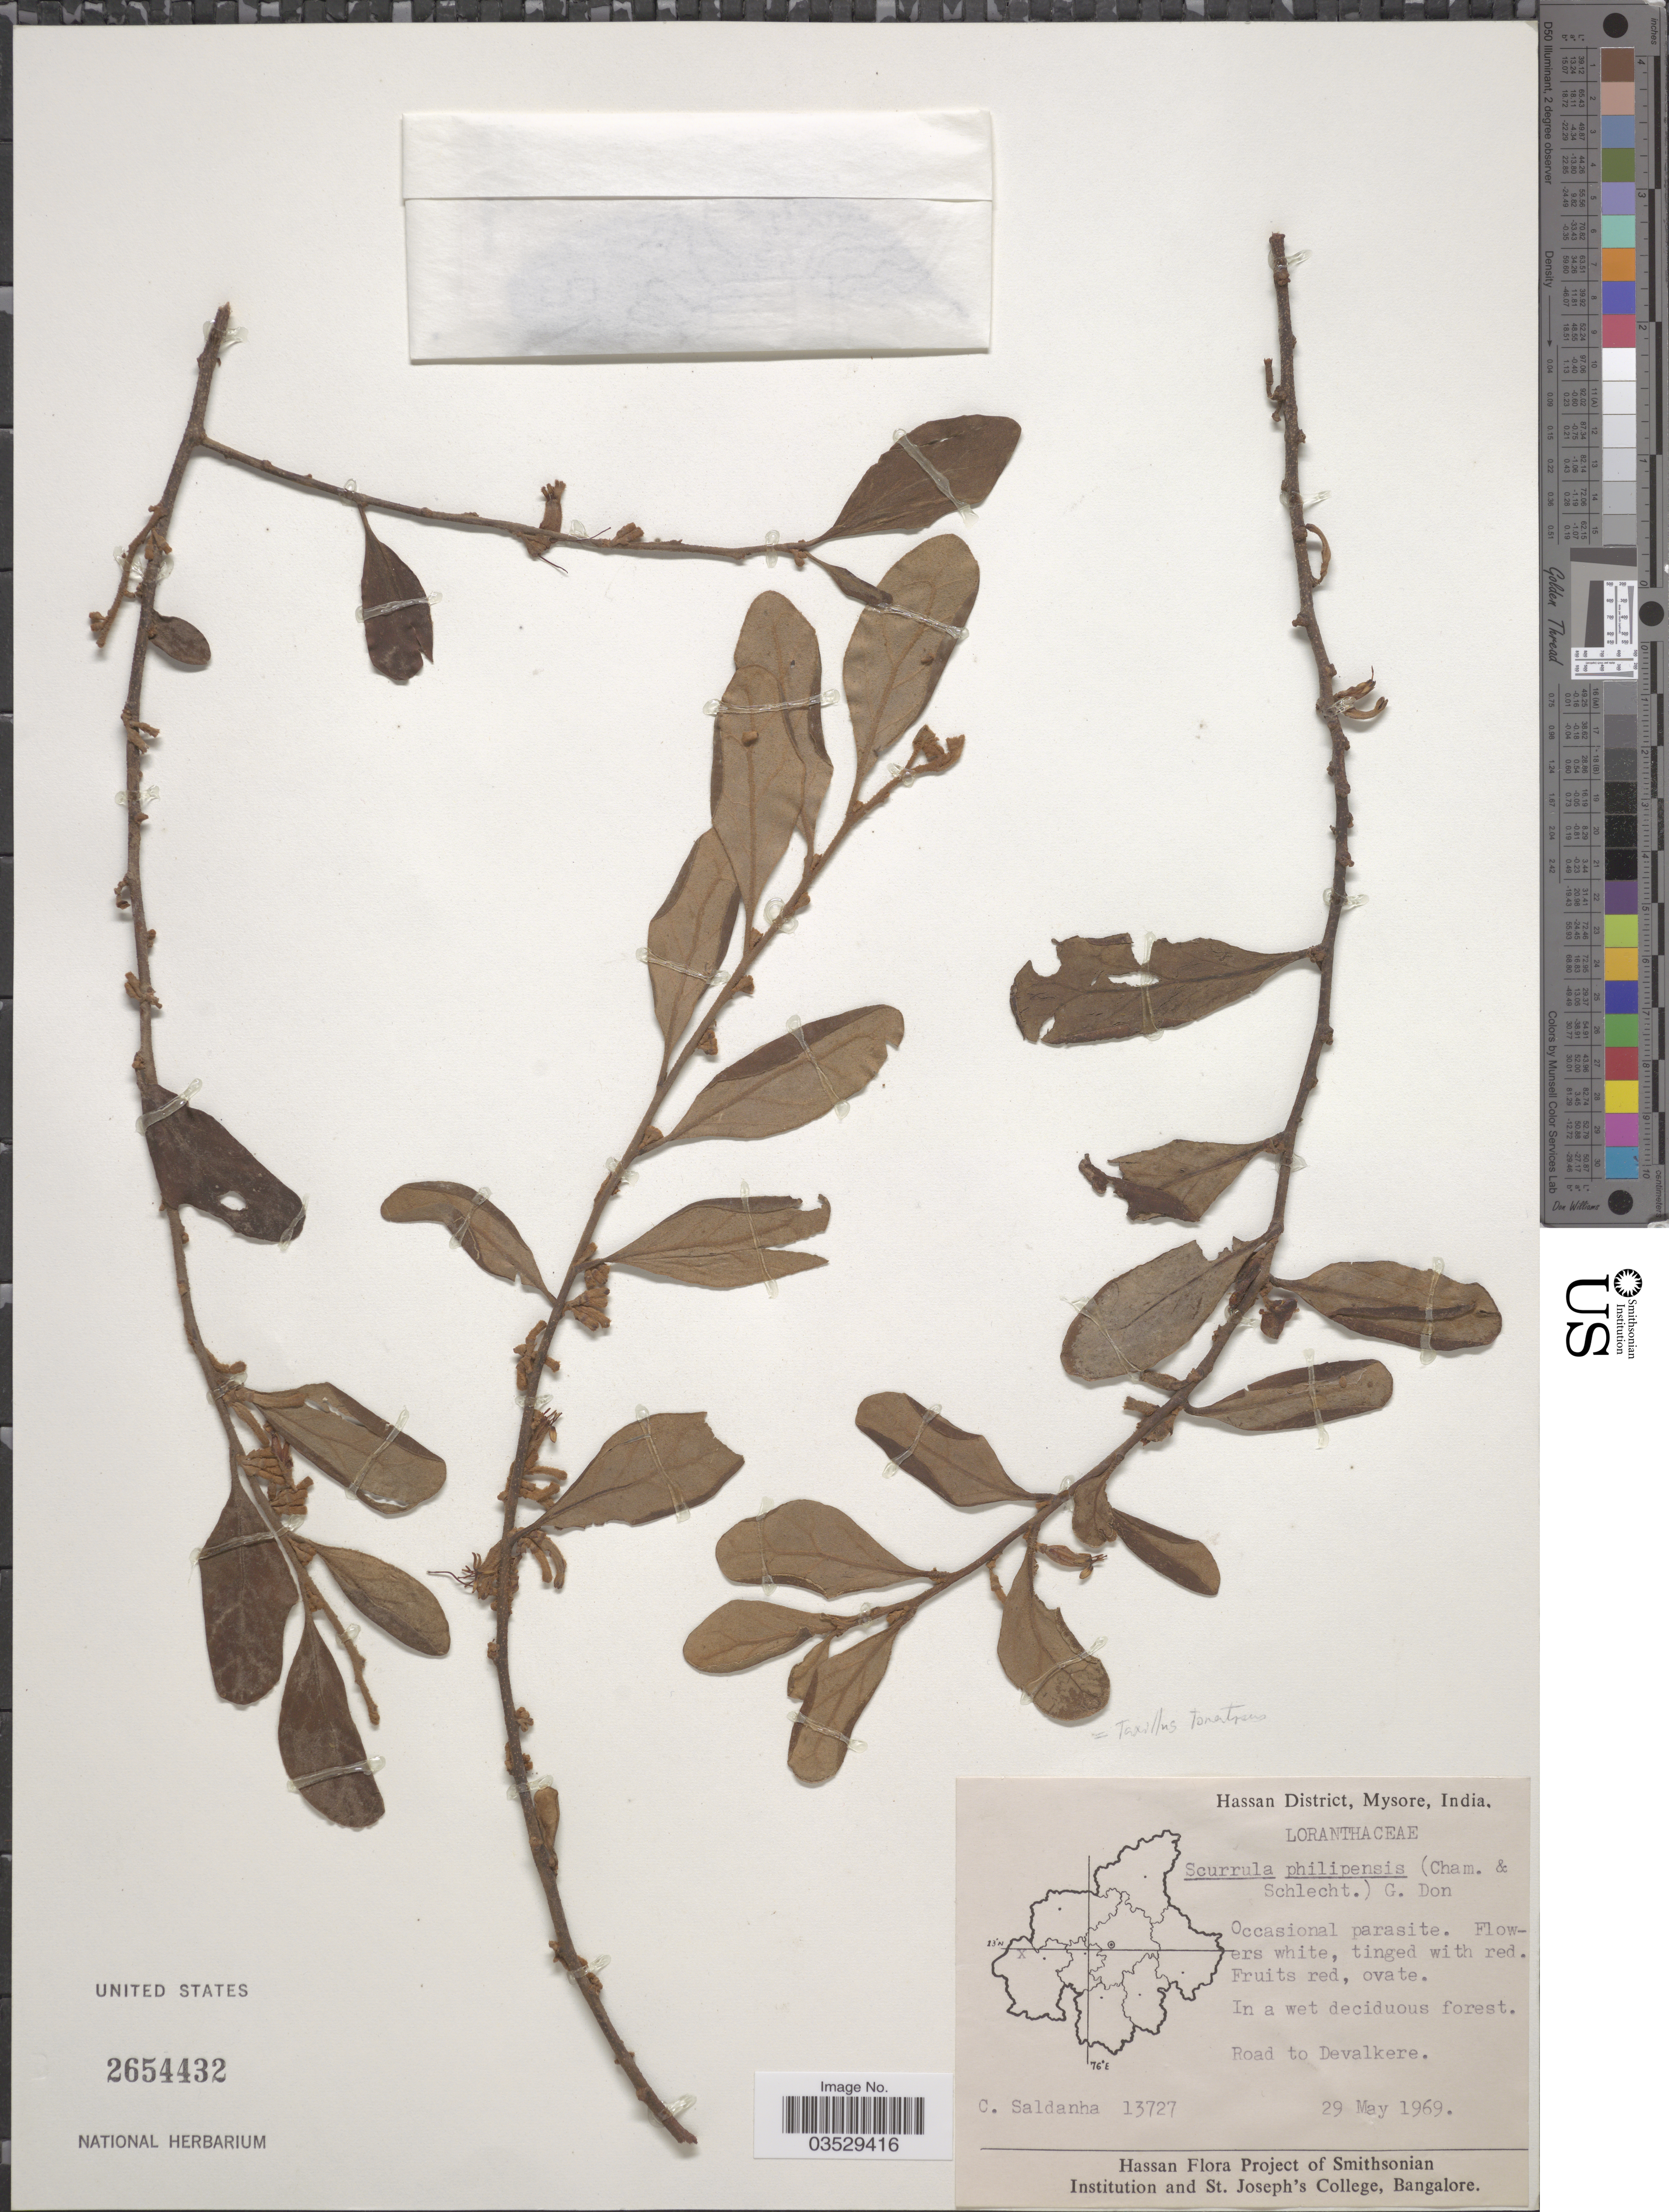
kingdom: Plantae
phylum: Tracheophyta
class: Magnoliopsida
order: Santalales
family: Loranthaceae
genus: Taxillus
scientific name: Taxillus tomentosus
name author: Tiegh.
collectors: C. Saldanha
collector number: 13727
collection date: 1969-05-29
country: India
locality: Hassan District, Mysore. Road to Devalkere.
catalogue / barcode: US 2654432